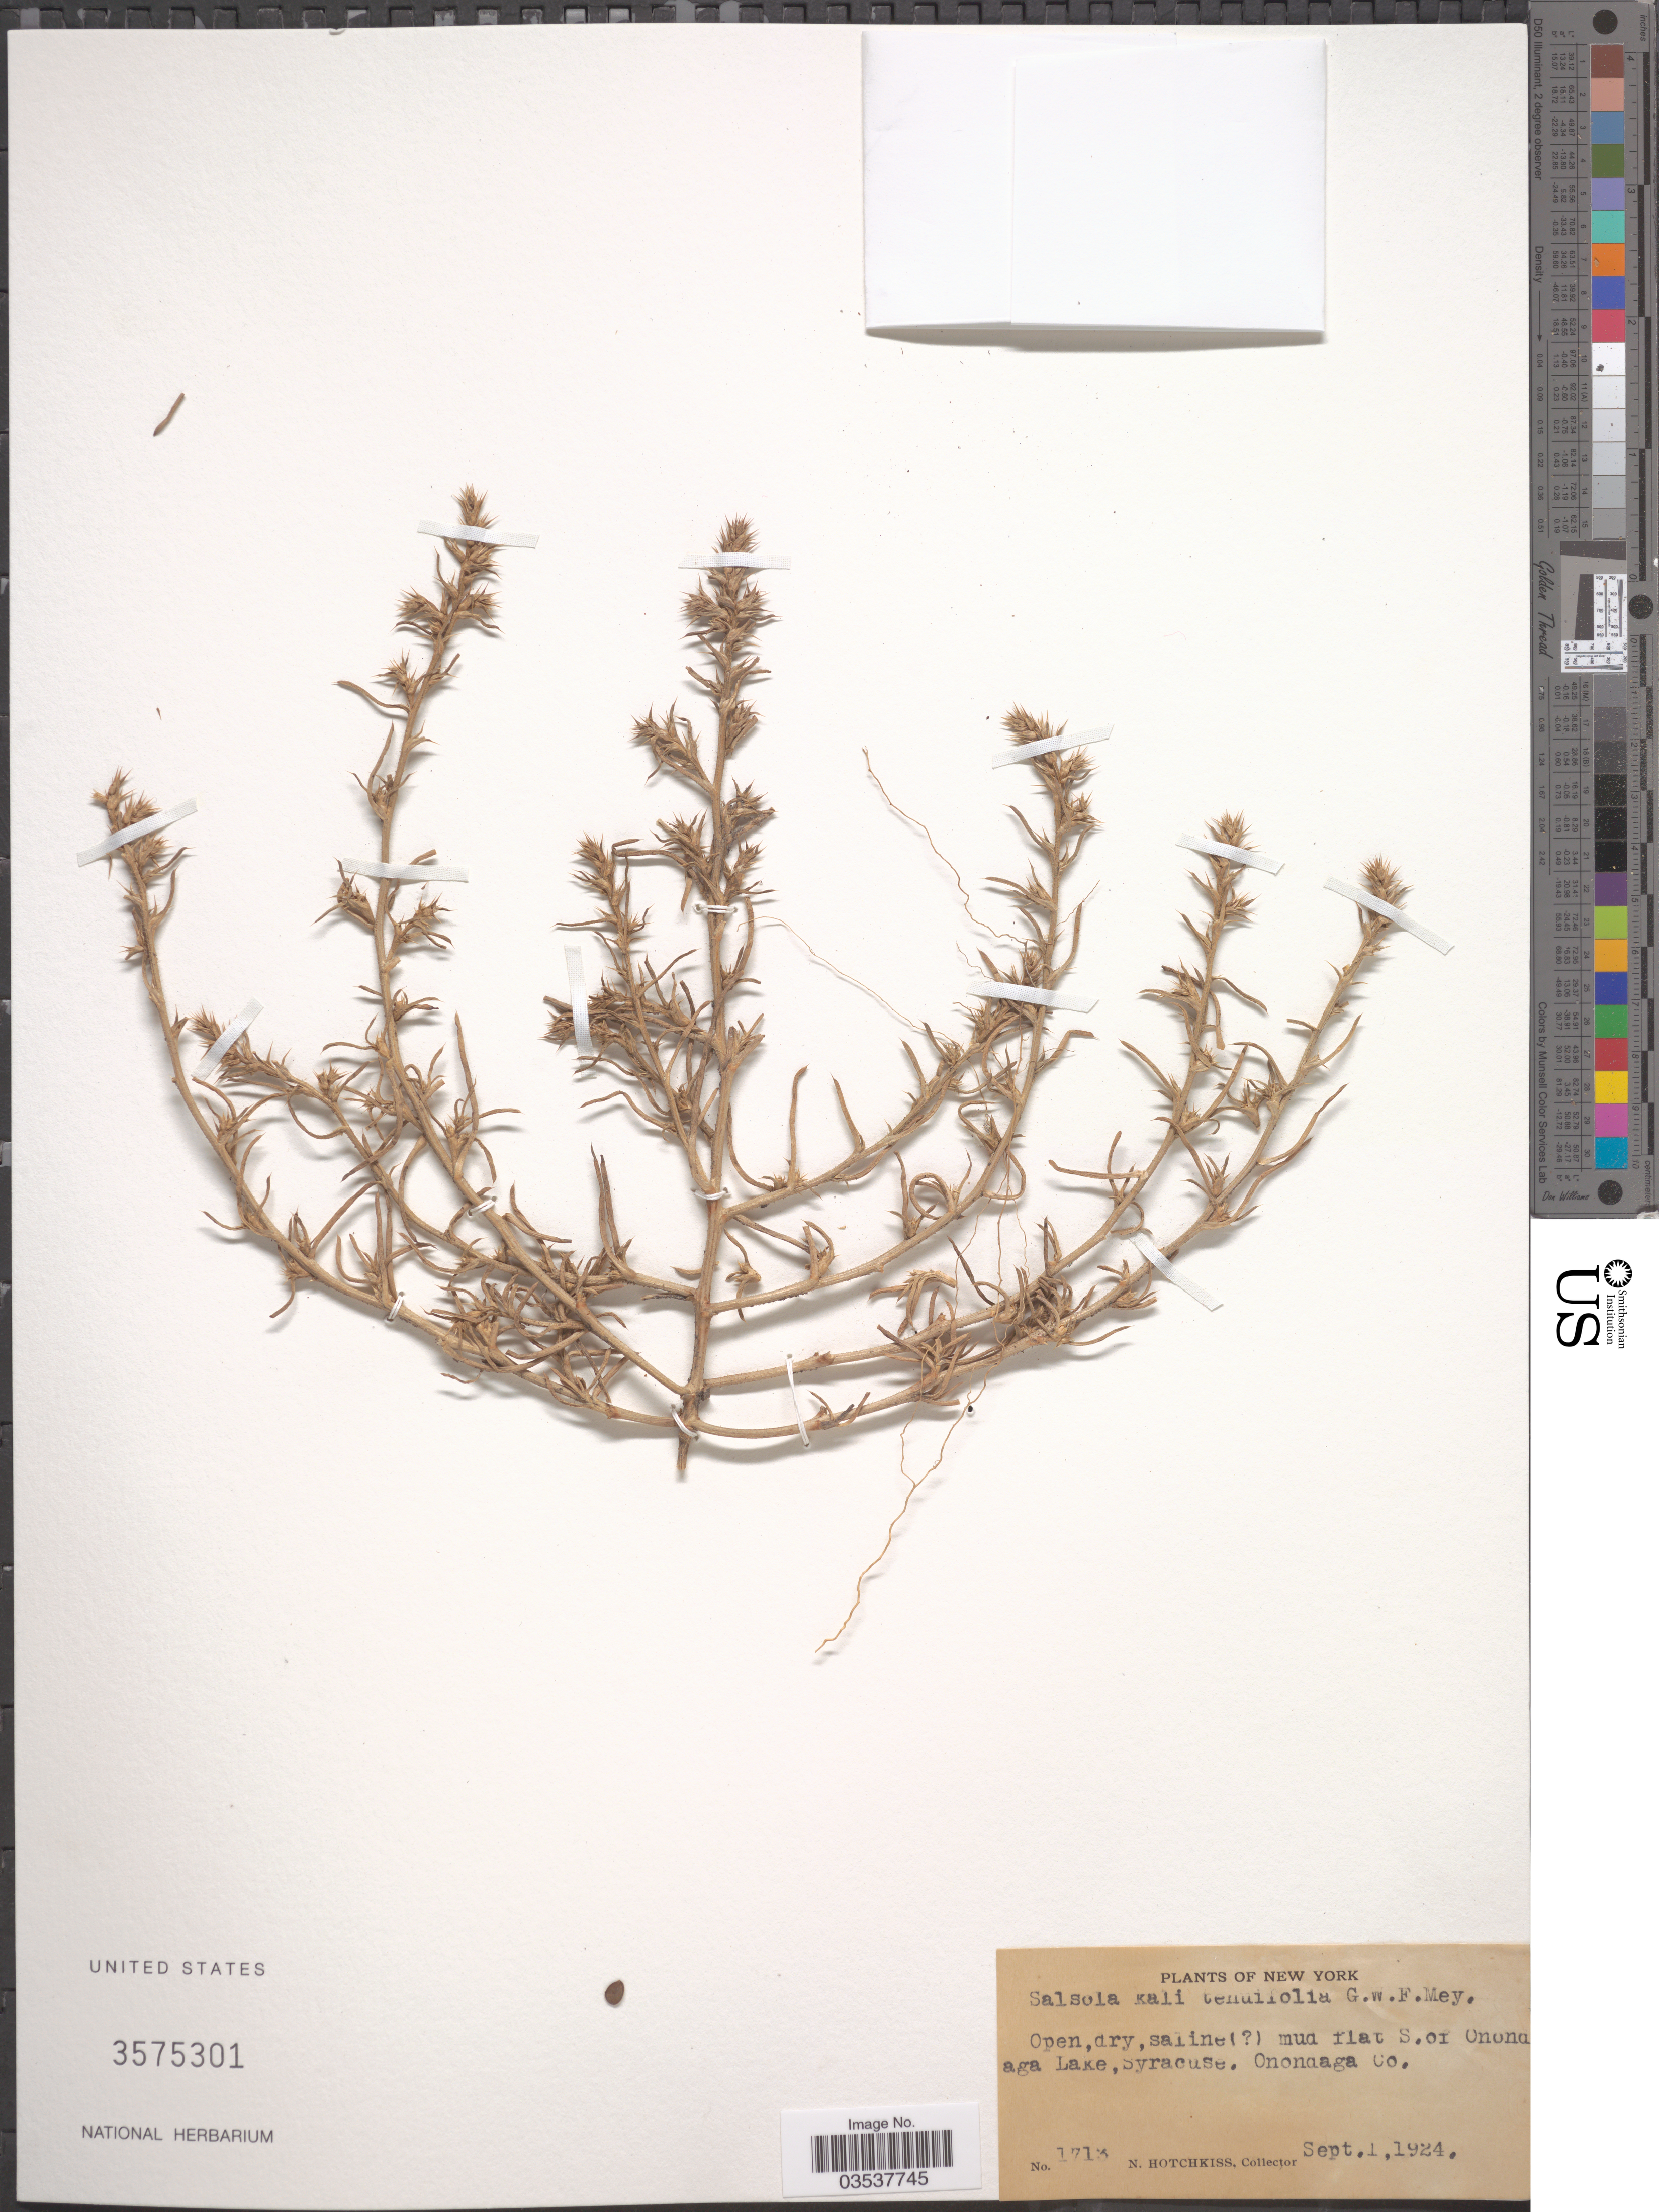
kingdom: Plantae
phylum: Tracheophyta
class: Magnoliopsida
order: Caryophyllales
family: Amaranthaceae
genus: Salsola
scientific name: Salsola kali var. tenuifolia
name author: Tausch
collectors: N. Hotchkiss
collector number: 1713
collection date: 1924-09-01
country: United States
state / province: New York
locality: Mud flat S. of Onondaga Lake, Syracuse, Onondaga Co.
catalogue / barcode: US 3575301